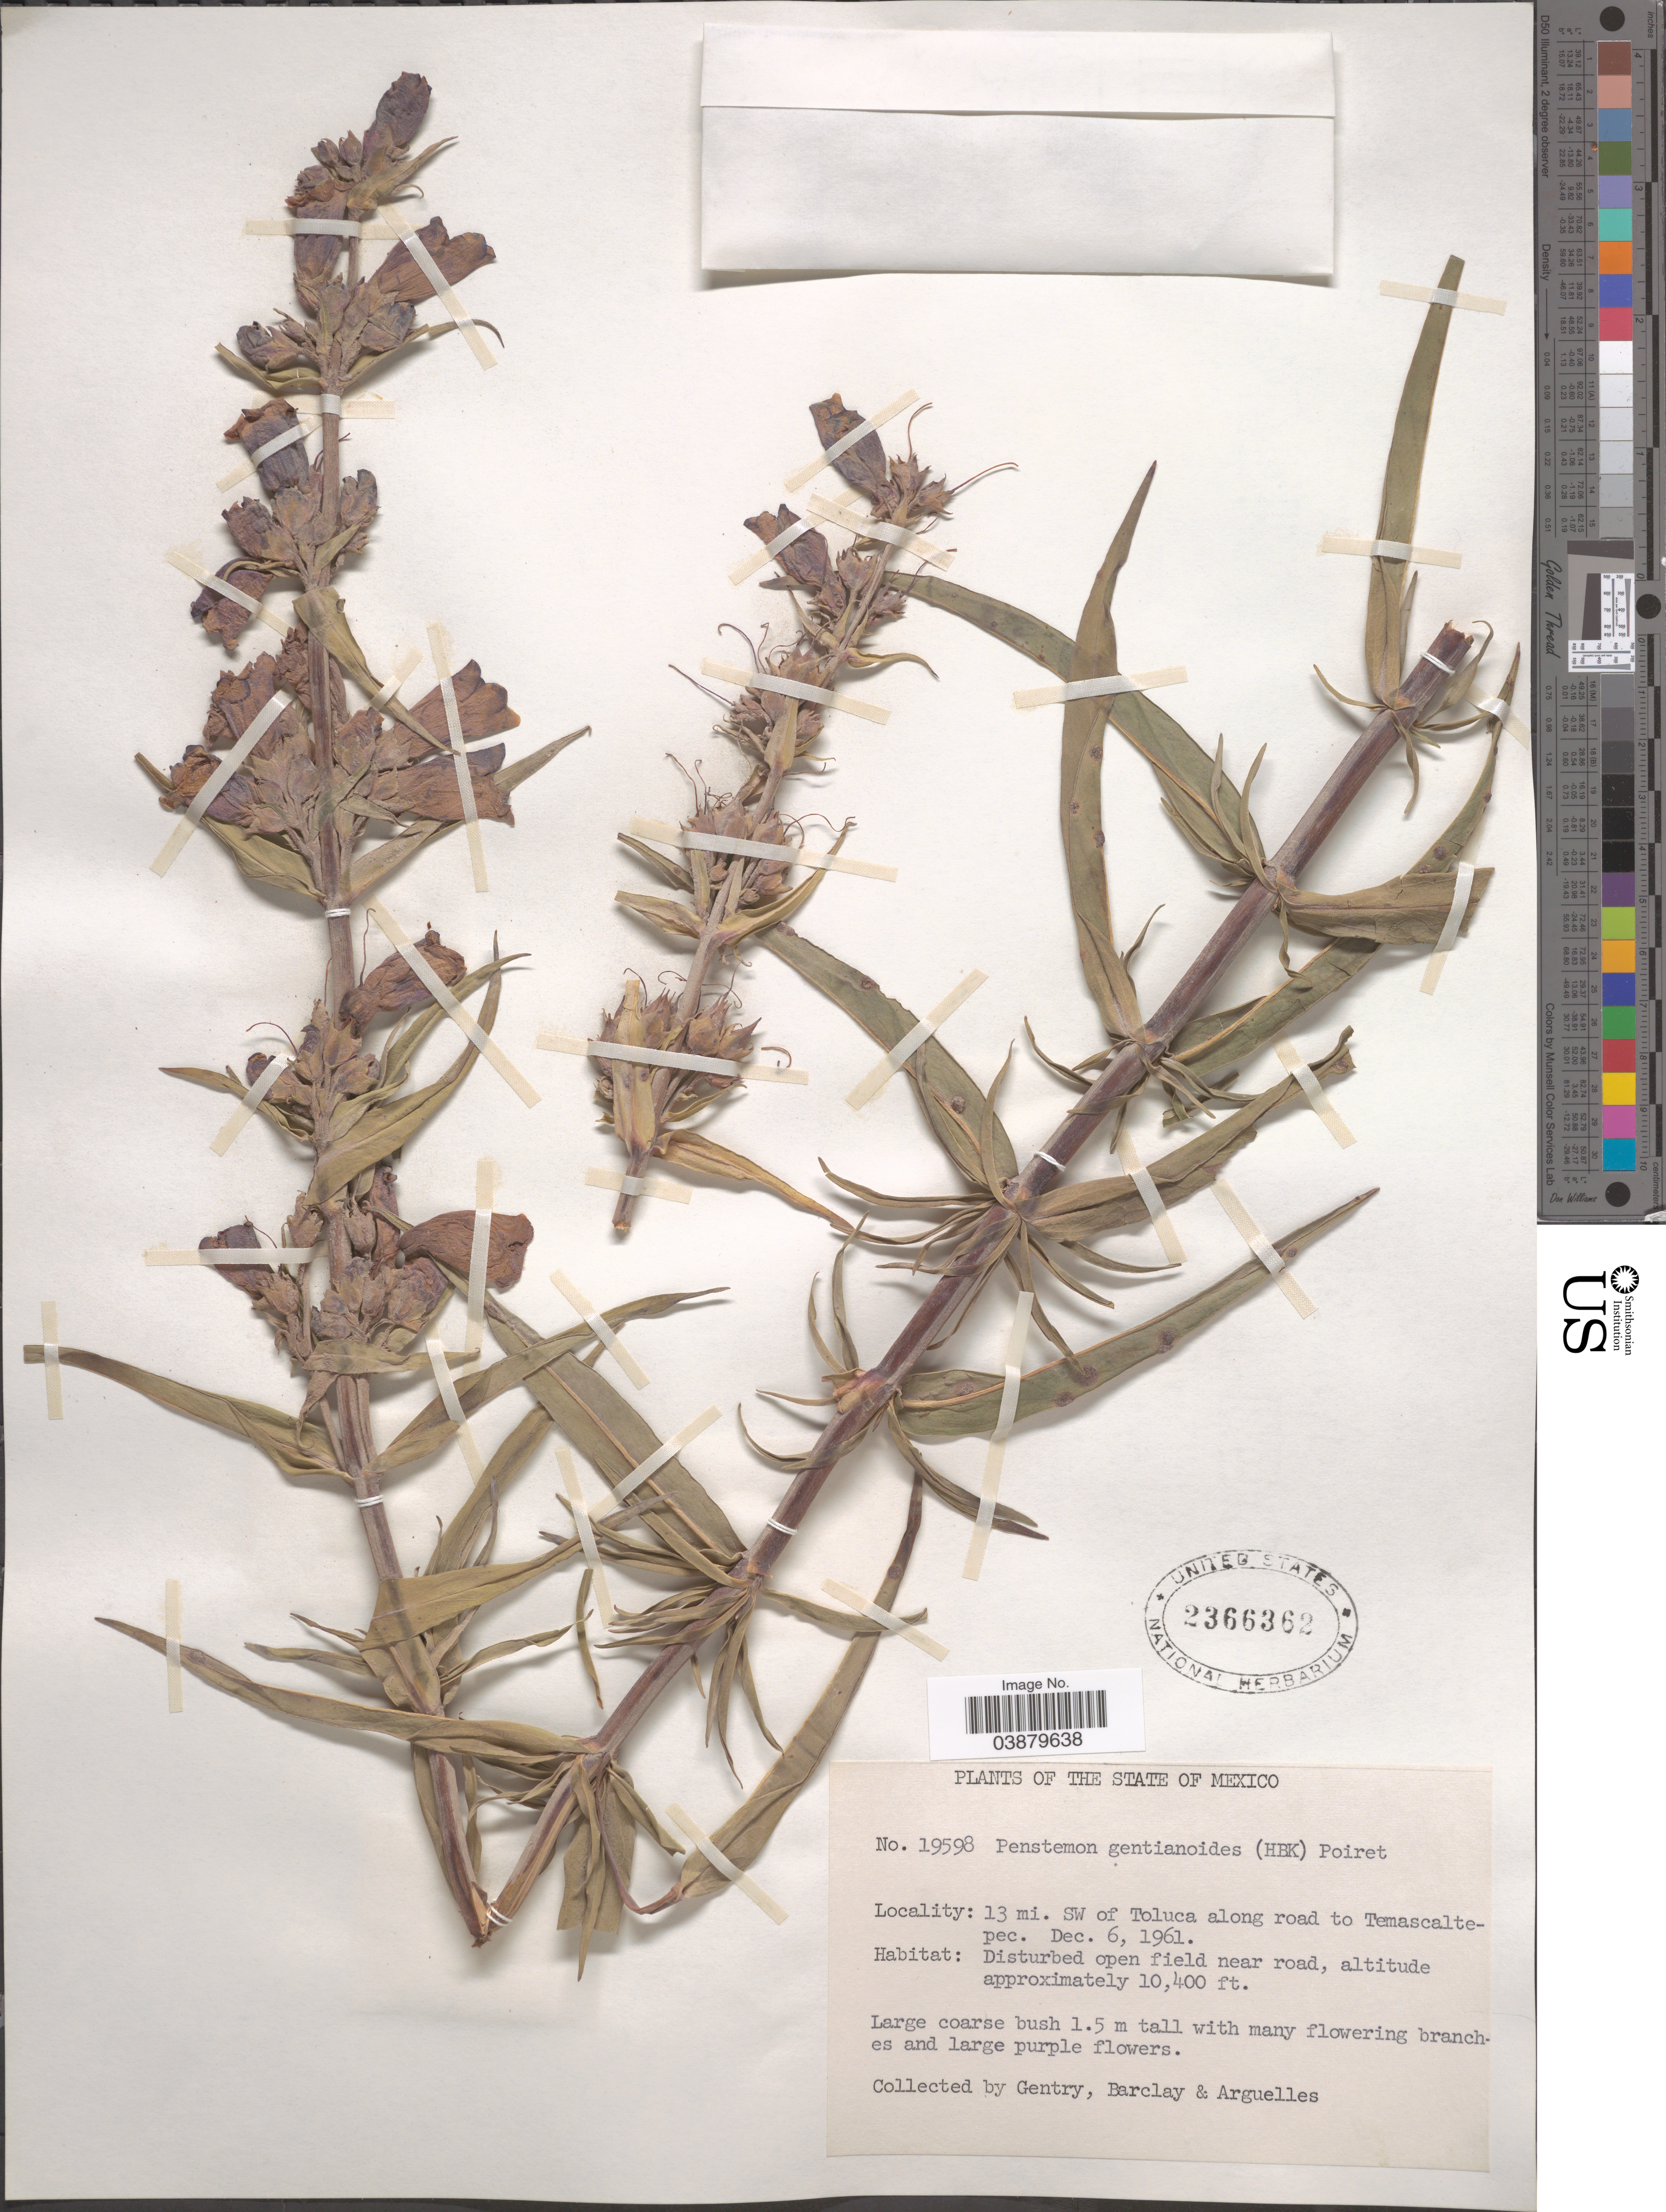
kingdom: Plantae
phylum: Tracheophyta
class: Magnoliopsida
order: Lamiales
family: Plantaginaceae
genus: Penstemon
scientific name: Penstemon gentianoides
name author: (Kunth) Poir.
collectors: Gentry, --, -- Barclay & Arguelles, --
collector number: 19598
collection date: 1961-12-06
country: Mexico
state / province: México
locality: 13 mi. SW of Toluca along road to Temascaltepec.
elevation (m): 3170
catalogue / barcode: US 2366362